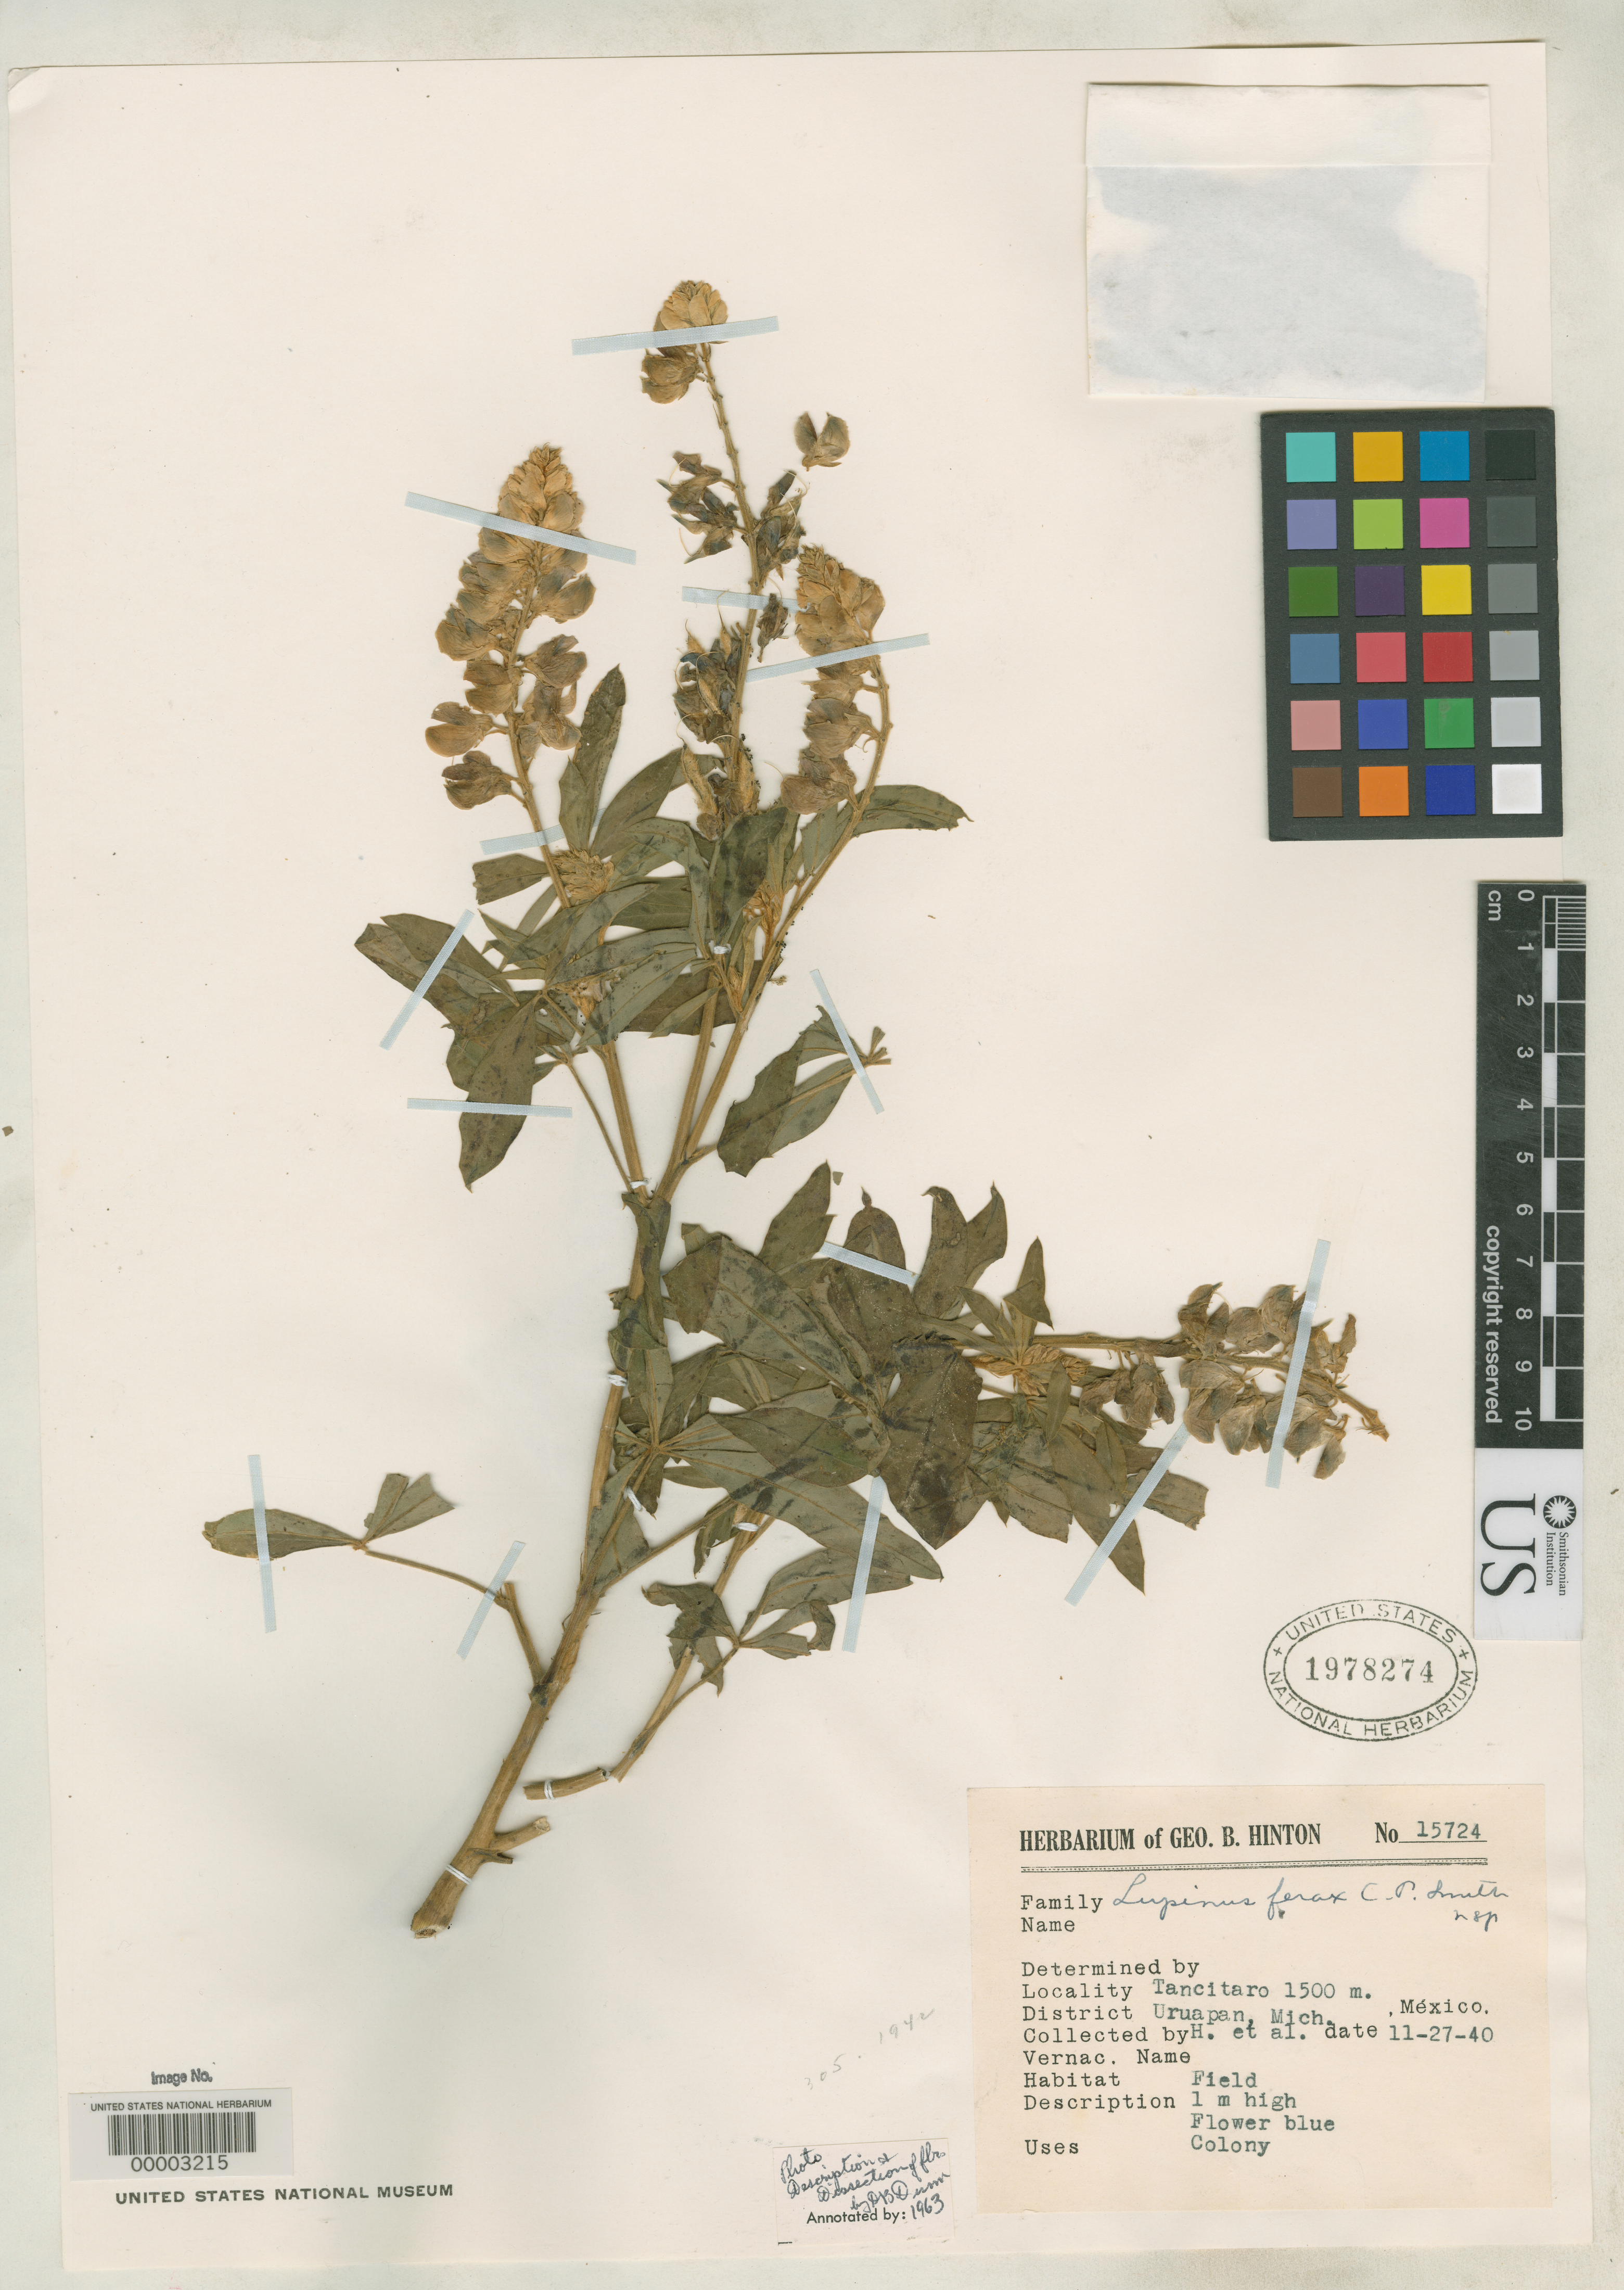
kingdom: Plantae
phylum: Tracheophyta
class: Magnoliopsida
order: Fabales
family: Fabaceae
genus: Lupinus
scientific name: Lupinus ferax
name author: C.P. Sm.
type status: Isotype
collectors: G. B. Hinton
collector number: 15724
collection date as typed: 27 Nov 1940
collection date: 1940-11-27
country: Mexico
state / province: Michoacán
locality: Uruapan, Tamcitaro.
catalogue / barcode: US 1978274